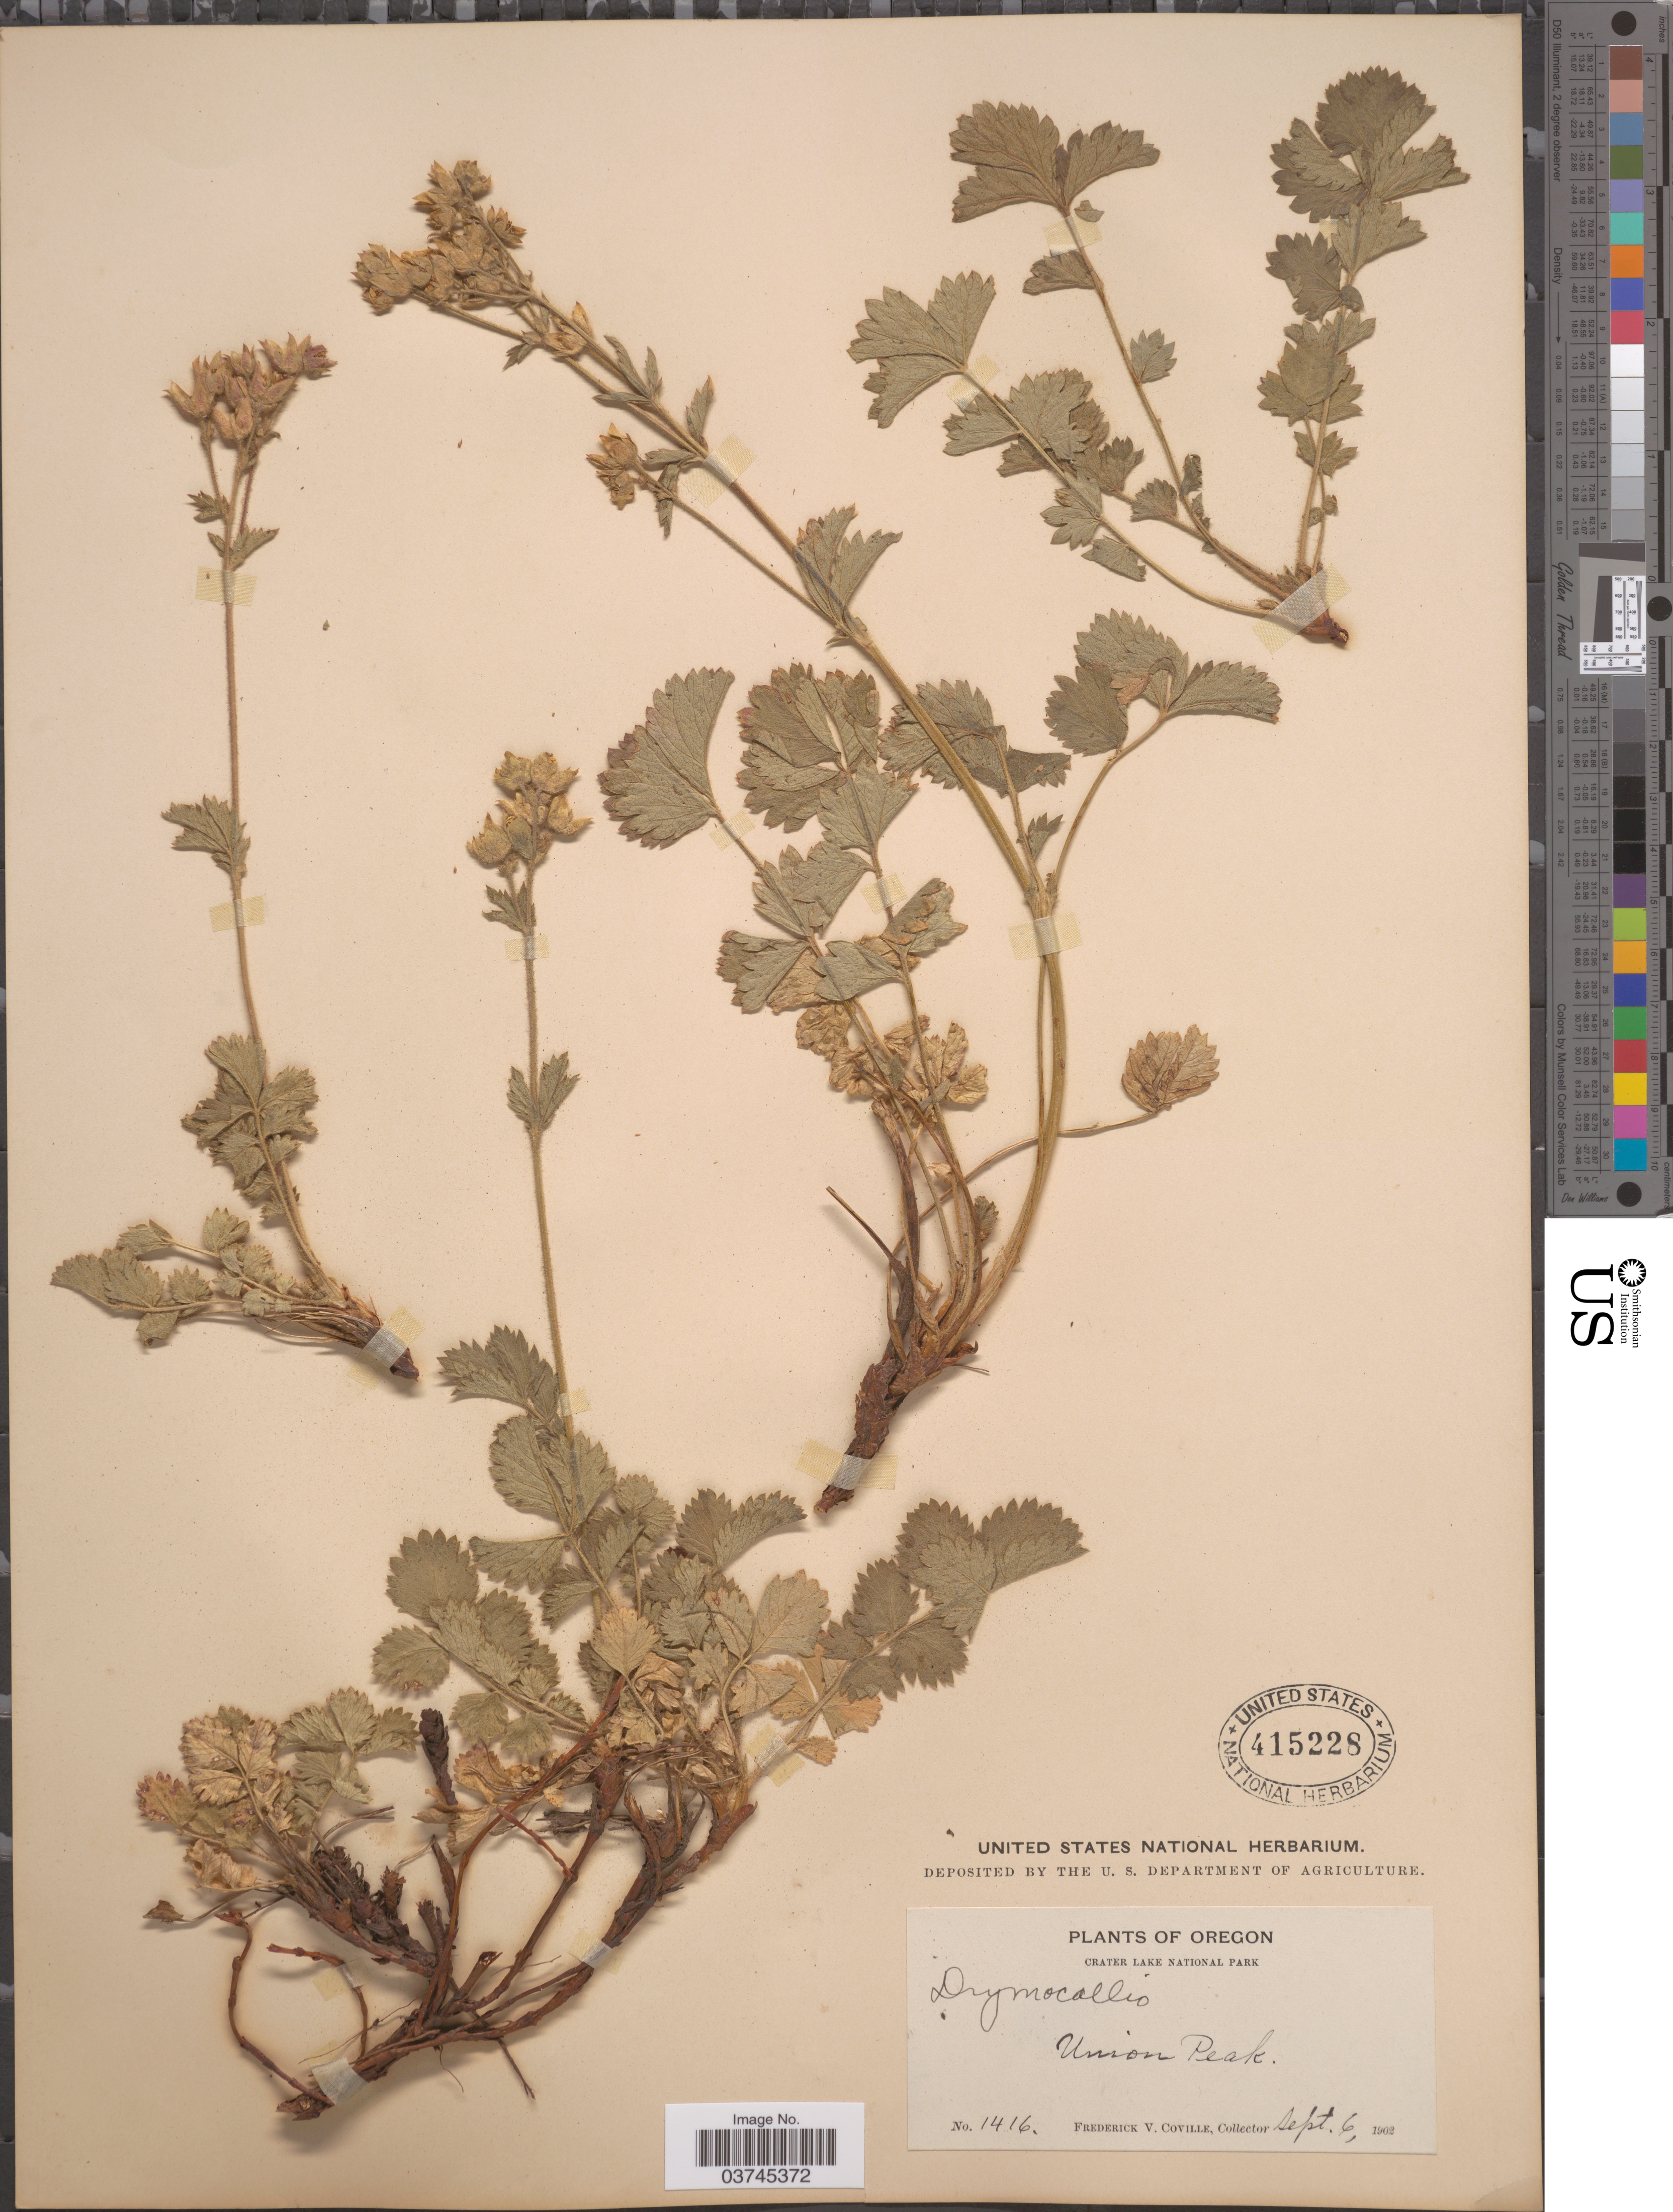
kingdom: Plantae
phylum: Tracheophyta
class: Magnoliopsida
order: Rosales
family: Rosaceae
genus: Drymocallis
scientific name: Drymocallis ashlandica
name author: (Greene) Rydb.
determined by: Strong, Mark T., (BOT), Smithsonian Institution - National Museum of Natural History (UNITED STATES)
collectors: F. V. Coville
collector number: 1416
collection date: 1902-09-06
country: United States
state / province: Oregon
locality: Crater Lake National Park. Union Peak.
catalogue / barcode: US 415228